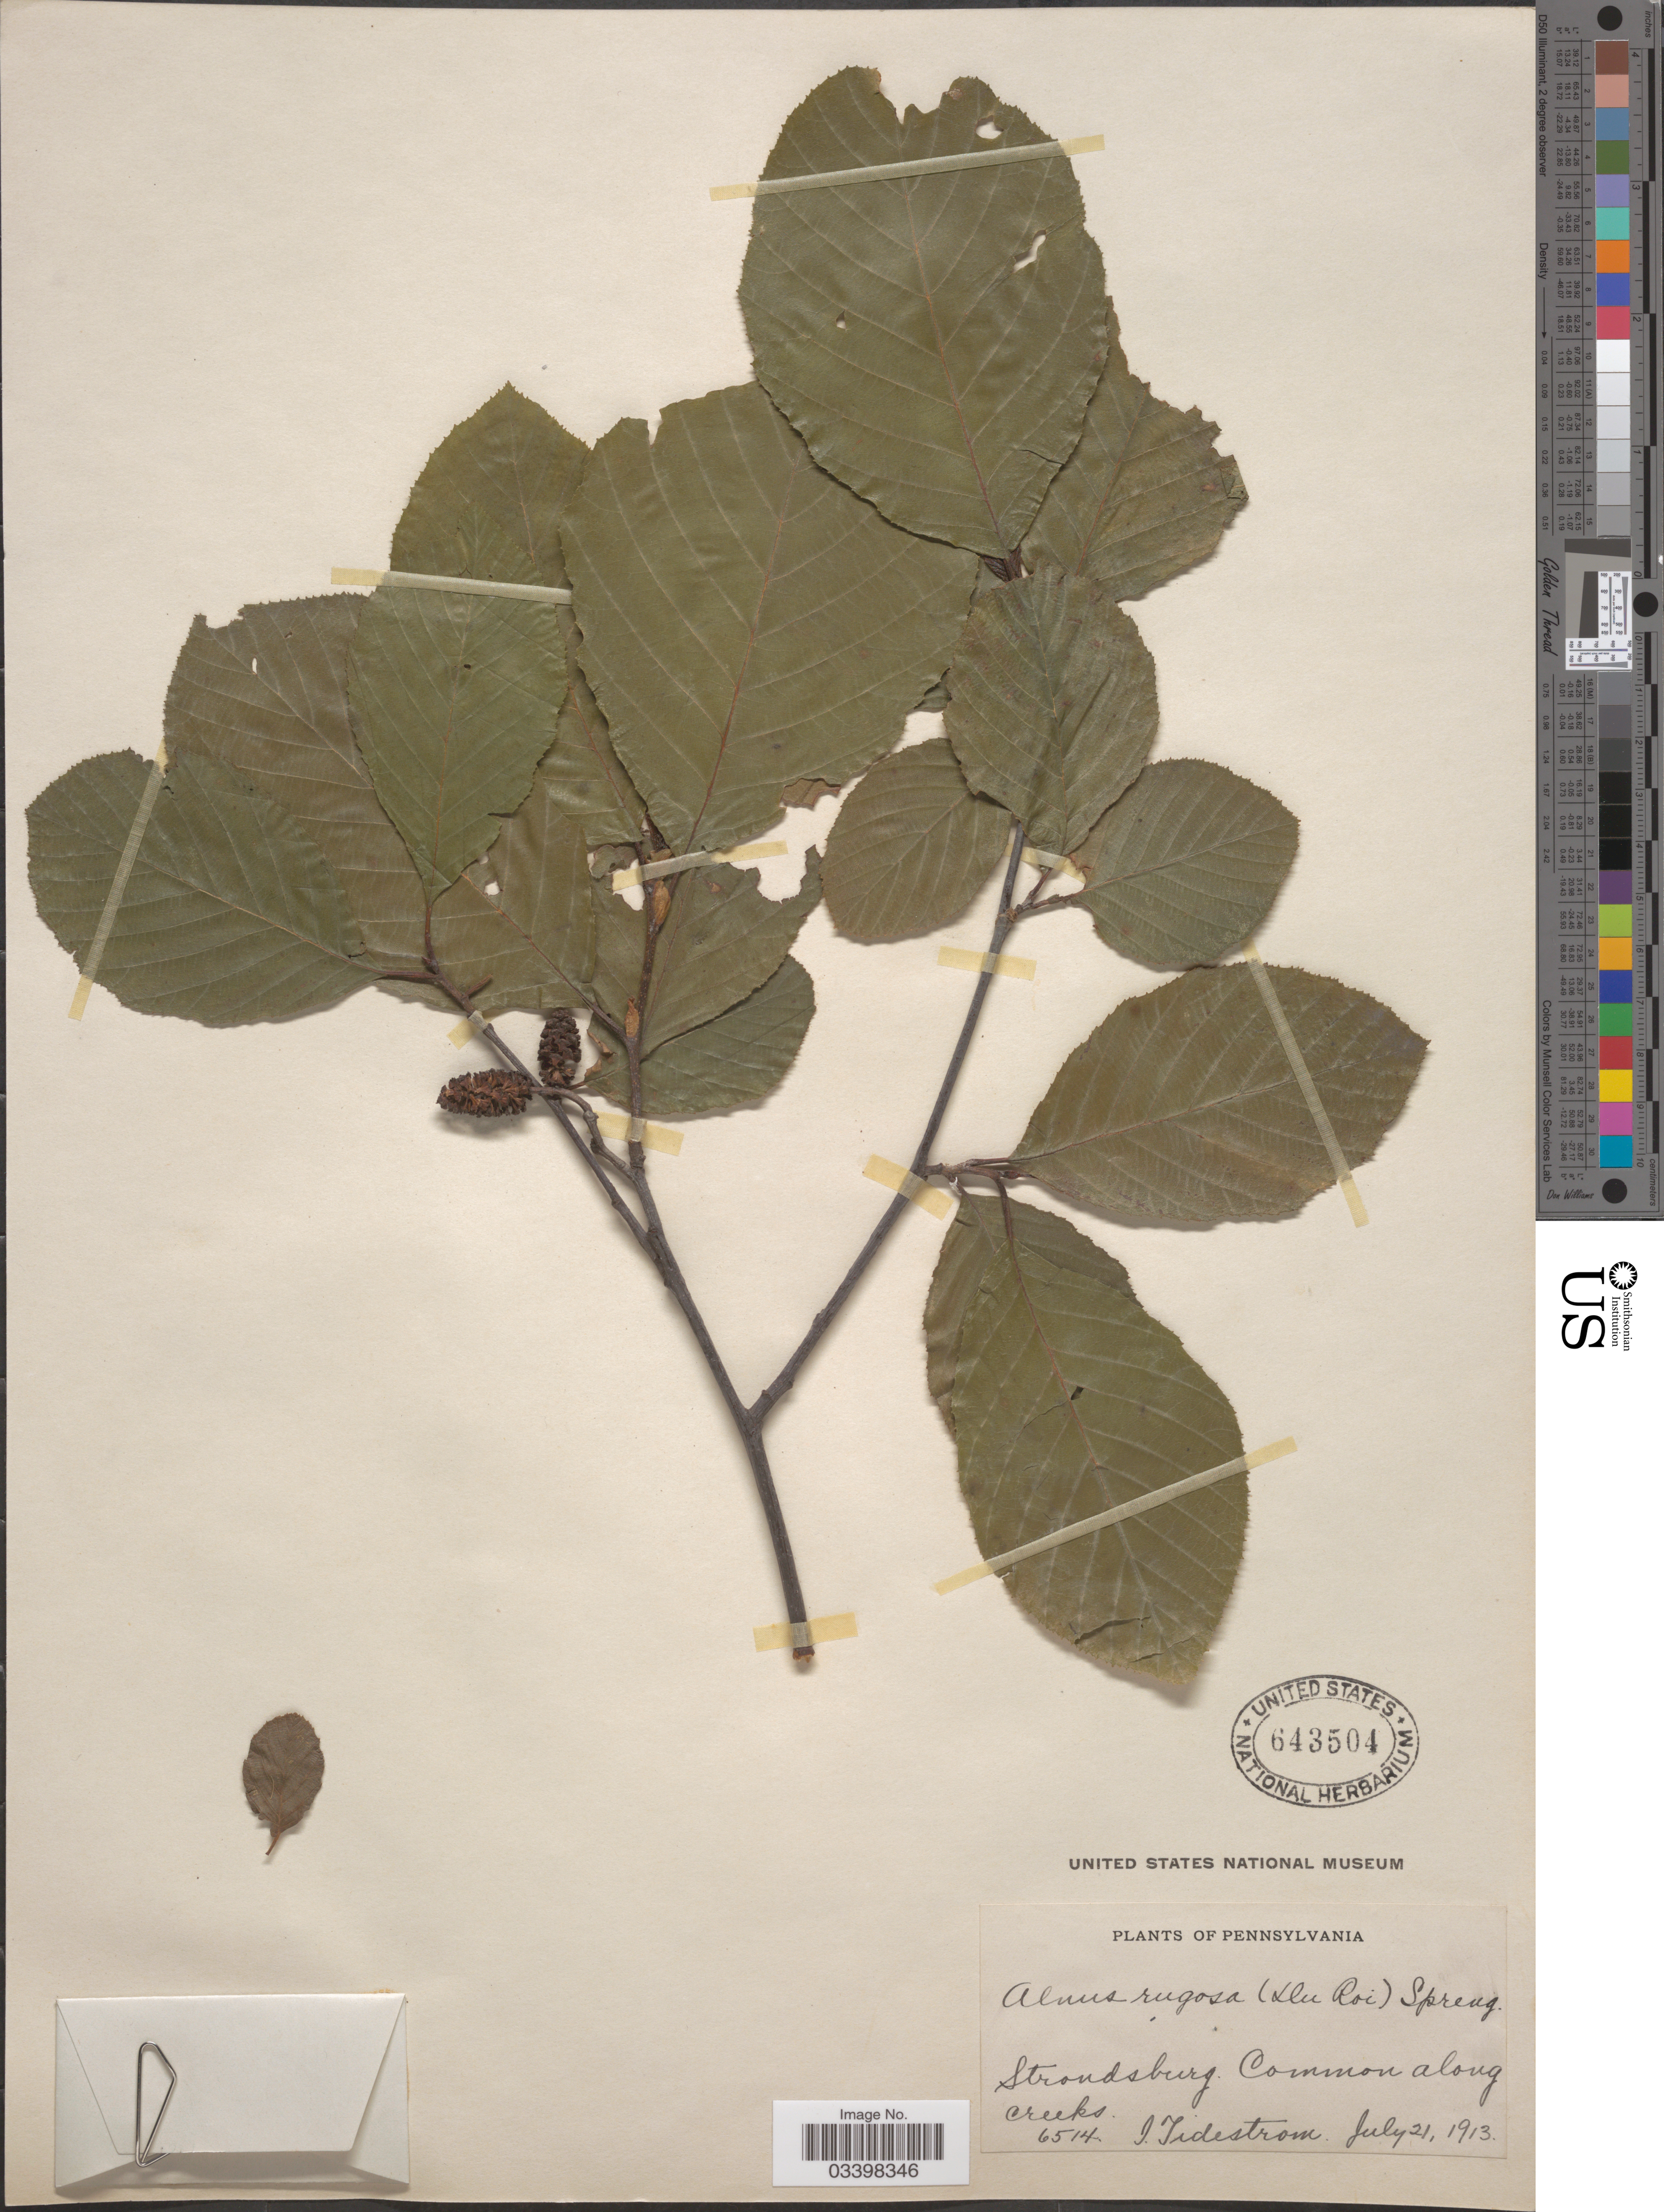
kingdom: Plantae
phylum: Tracheophyta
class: Magnoliopsida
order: Fagales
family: Betulaceae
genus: Alnus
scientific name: Alnus serrulata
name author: (Aiton) Willd.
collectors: I. F. Tidestrom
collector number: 6514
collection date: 1913-07-21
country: United States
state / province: Pennsylvania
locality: Stroudsburg.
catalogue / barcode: US 643504